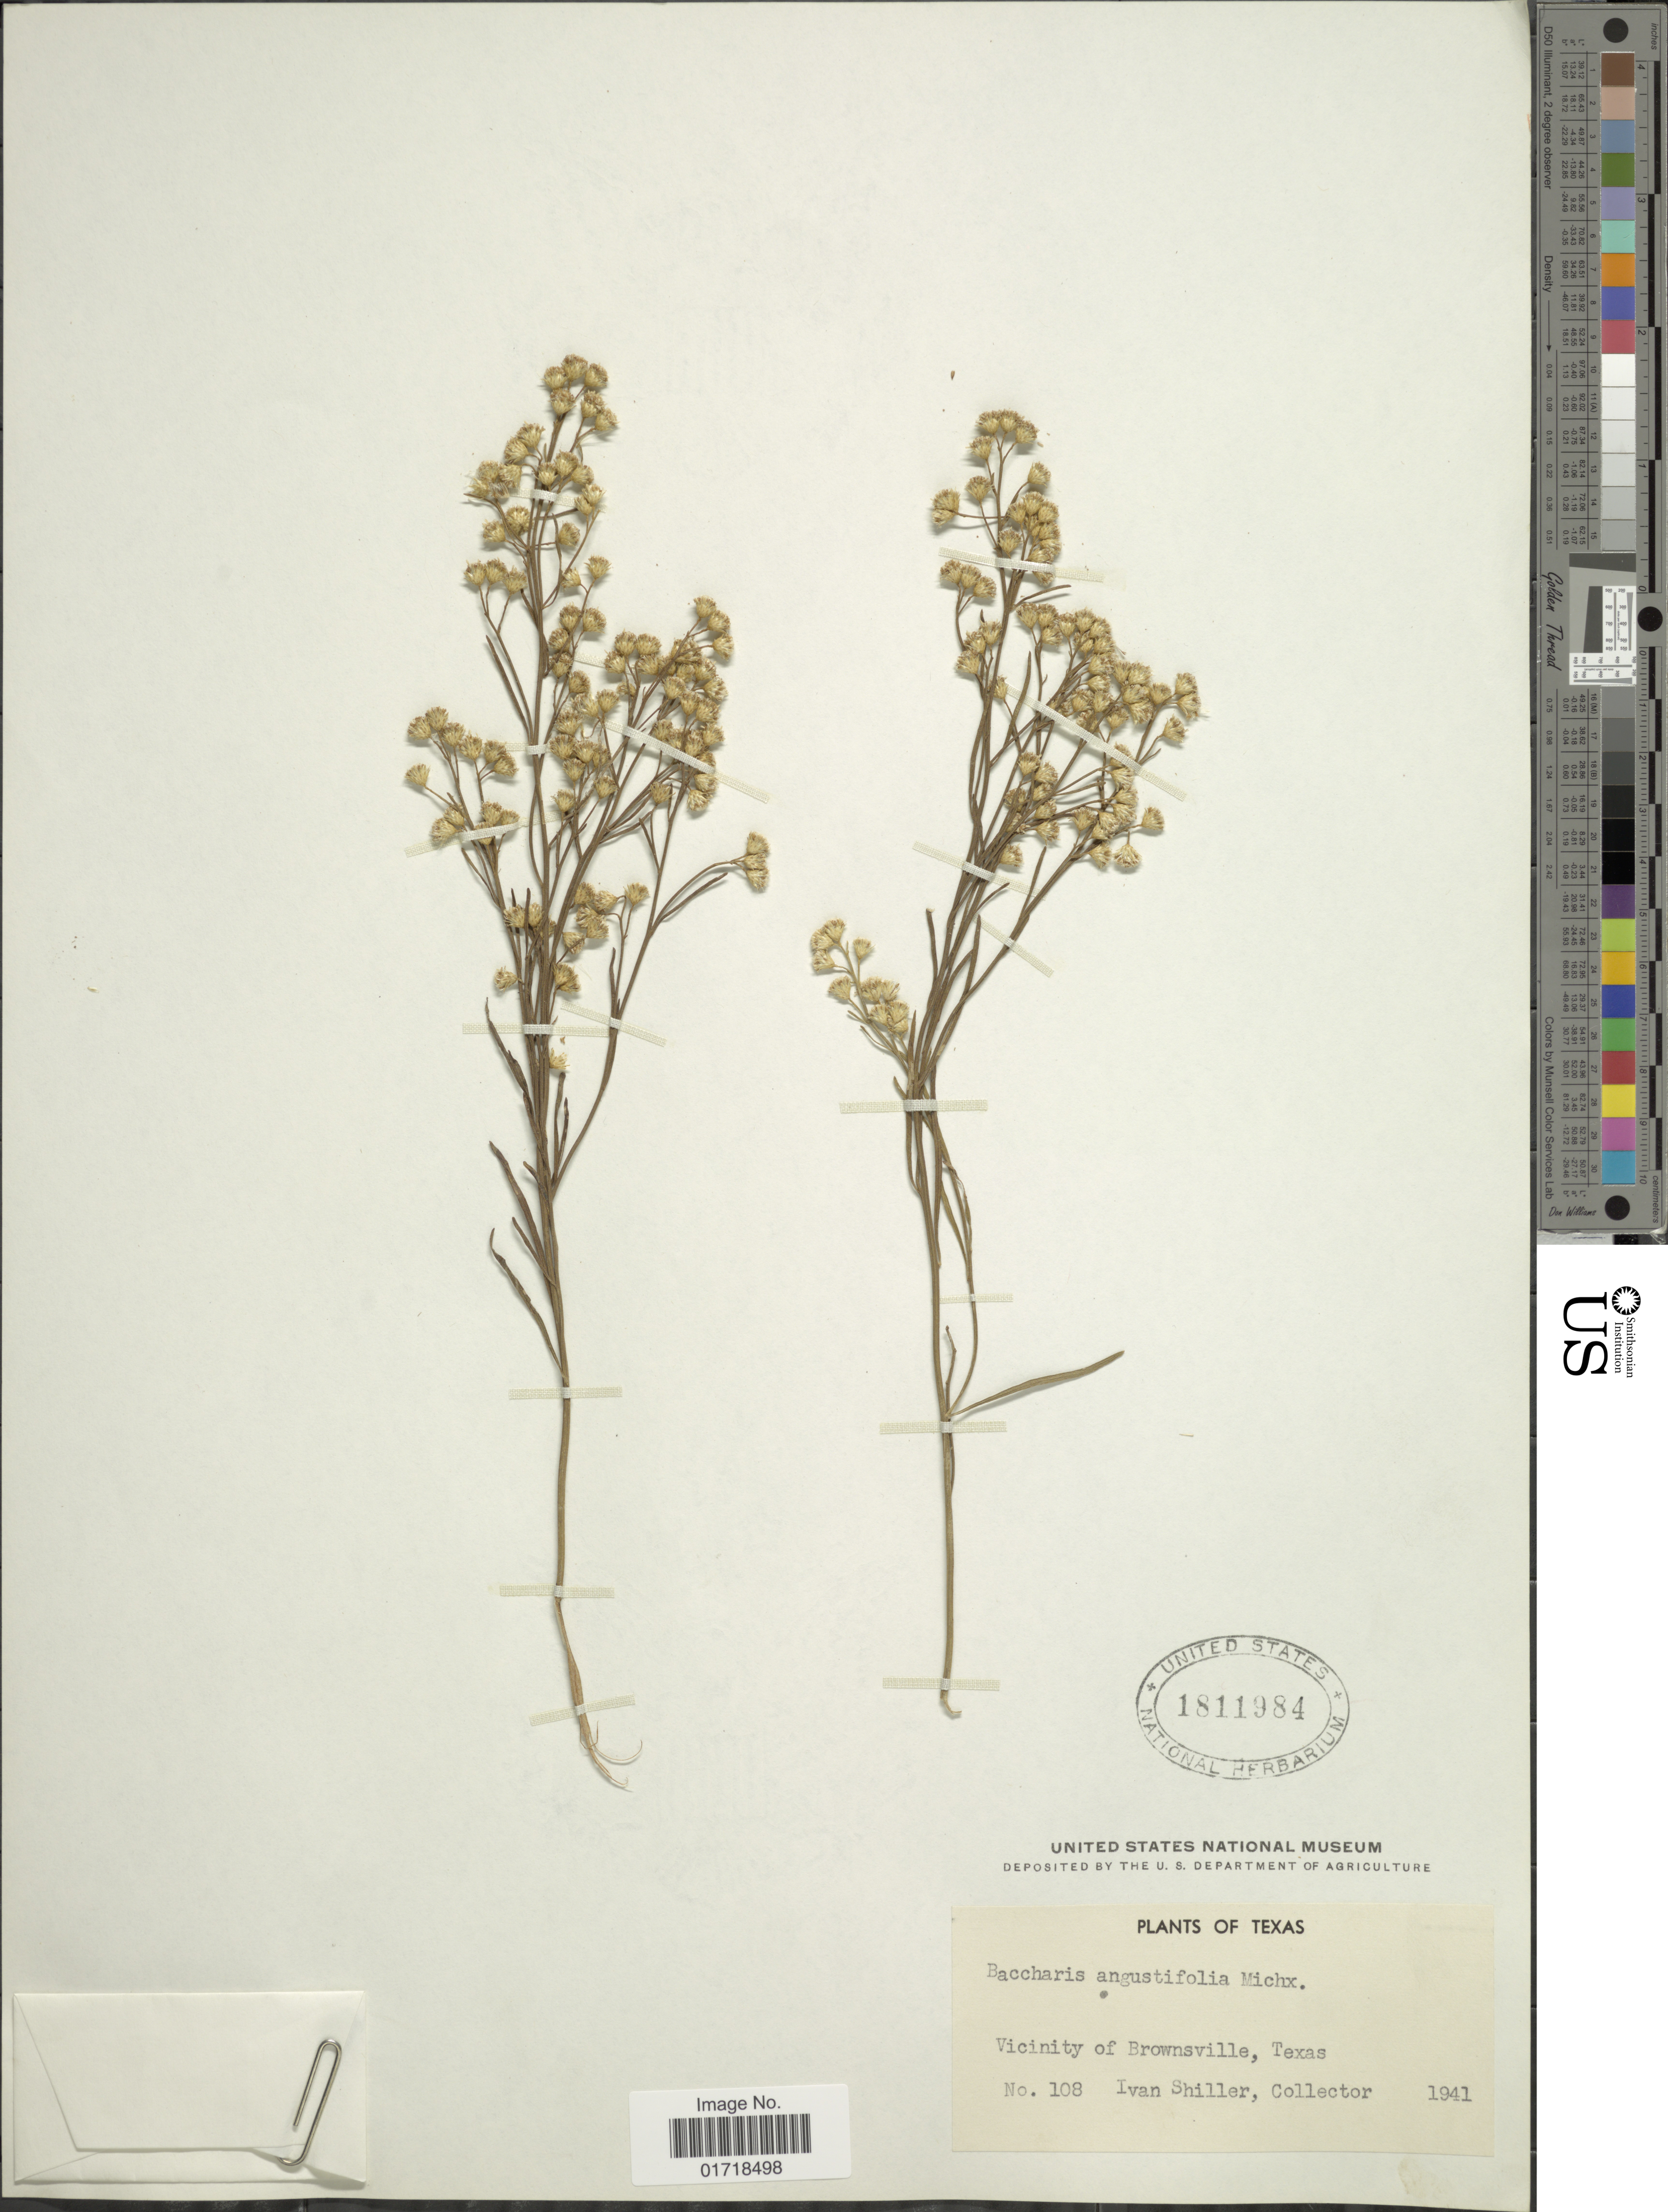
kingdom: Plantae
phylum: Tracheophyta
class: Magnoliopsida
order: Asterales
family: Asteraceae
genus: Baccharis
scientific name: Baccharis angustifolia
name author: Michx.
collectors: I. Shiller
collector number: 108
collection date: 1941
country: United States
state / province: Texas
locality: Vicinity of Browsville.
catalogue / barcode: US 1811984